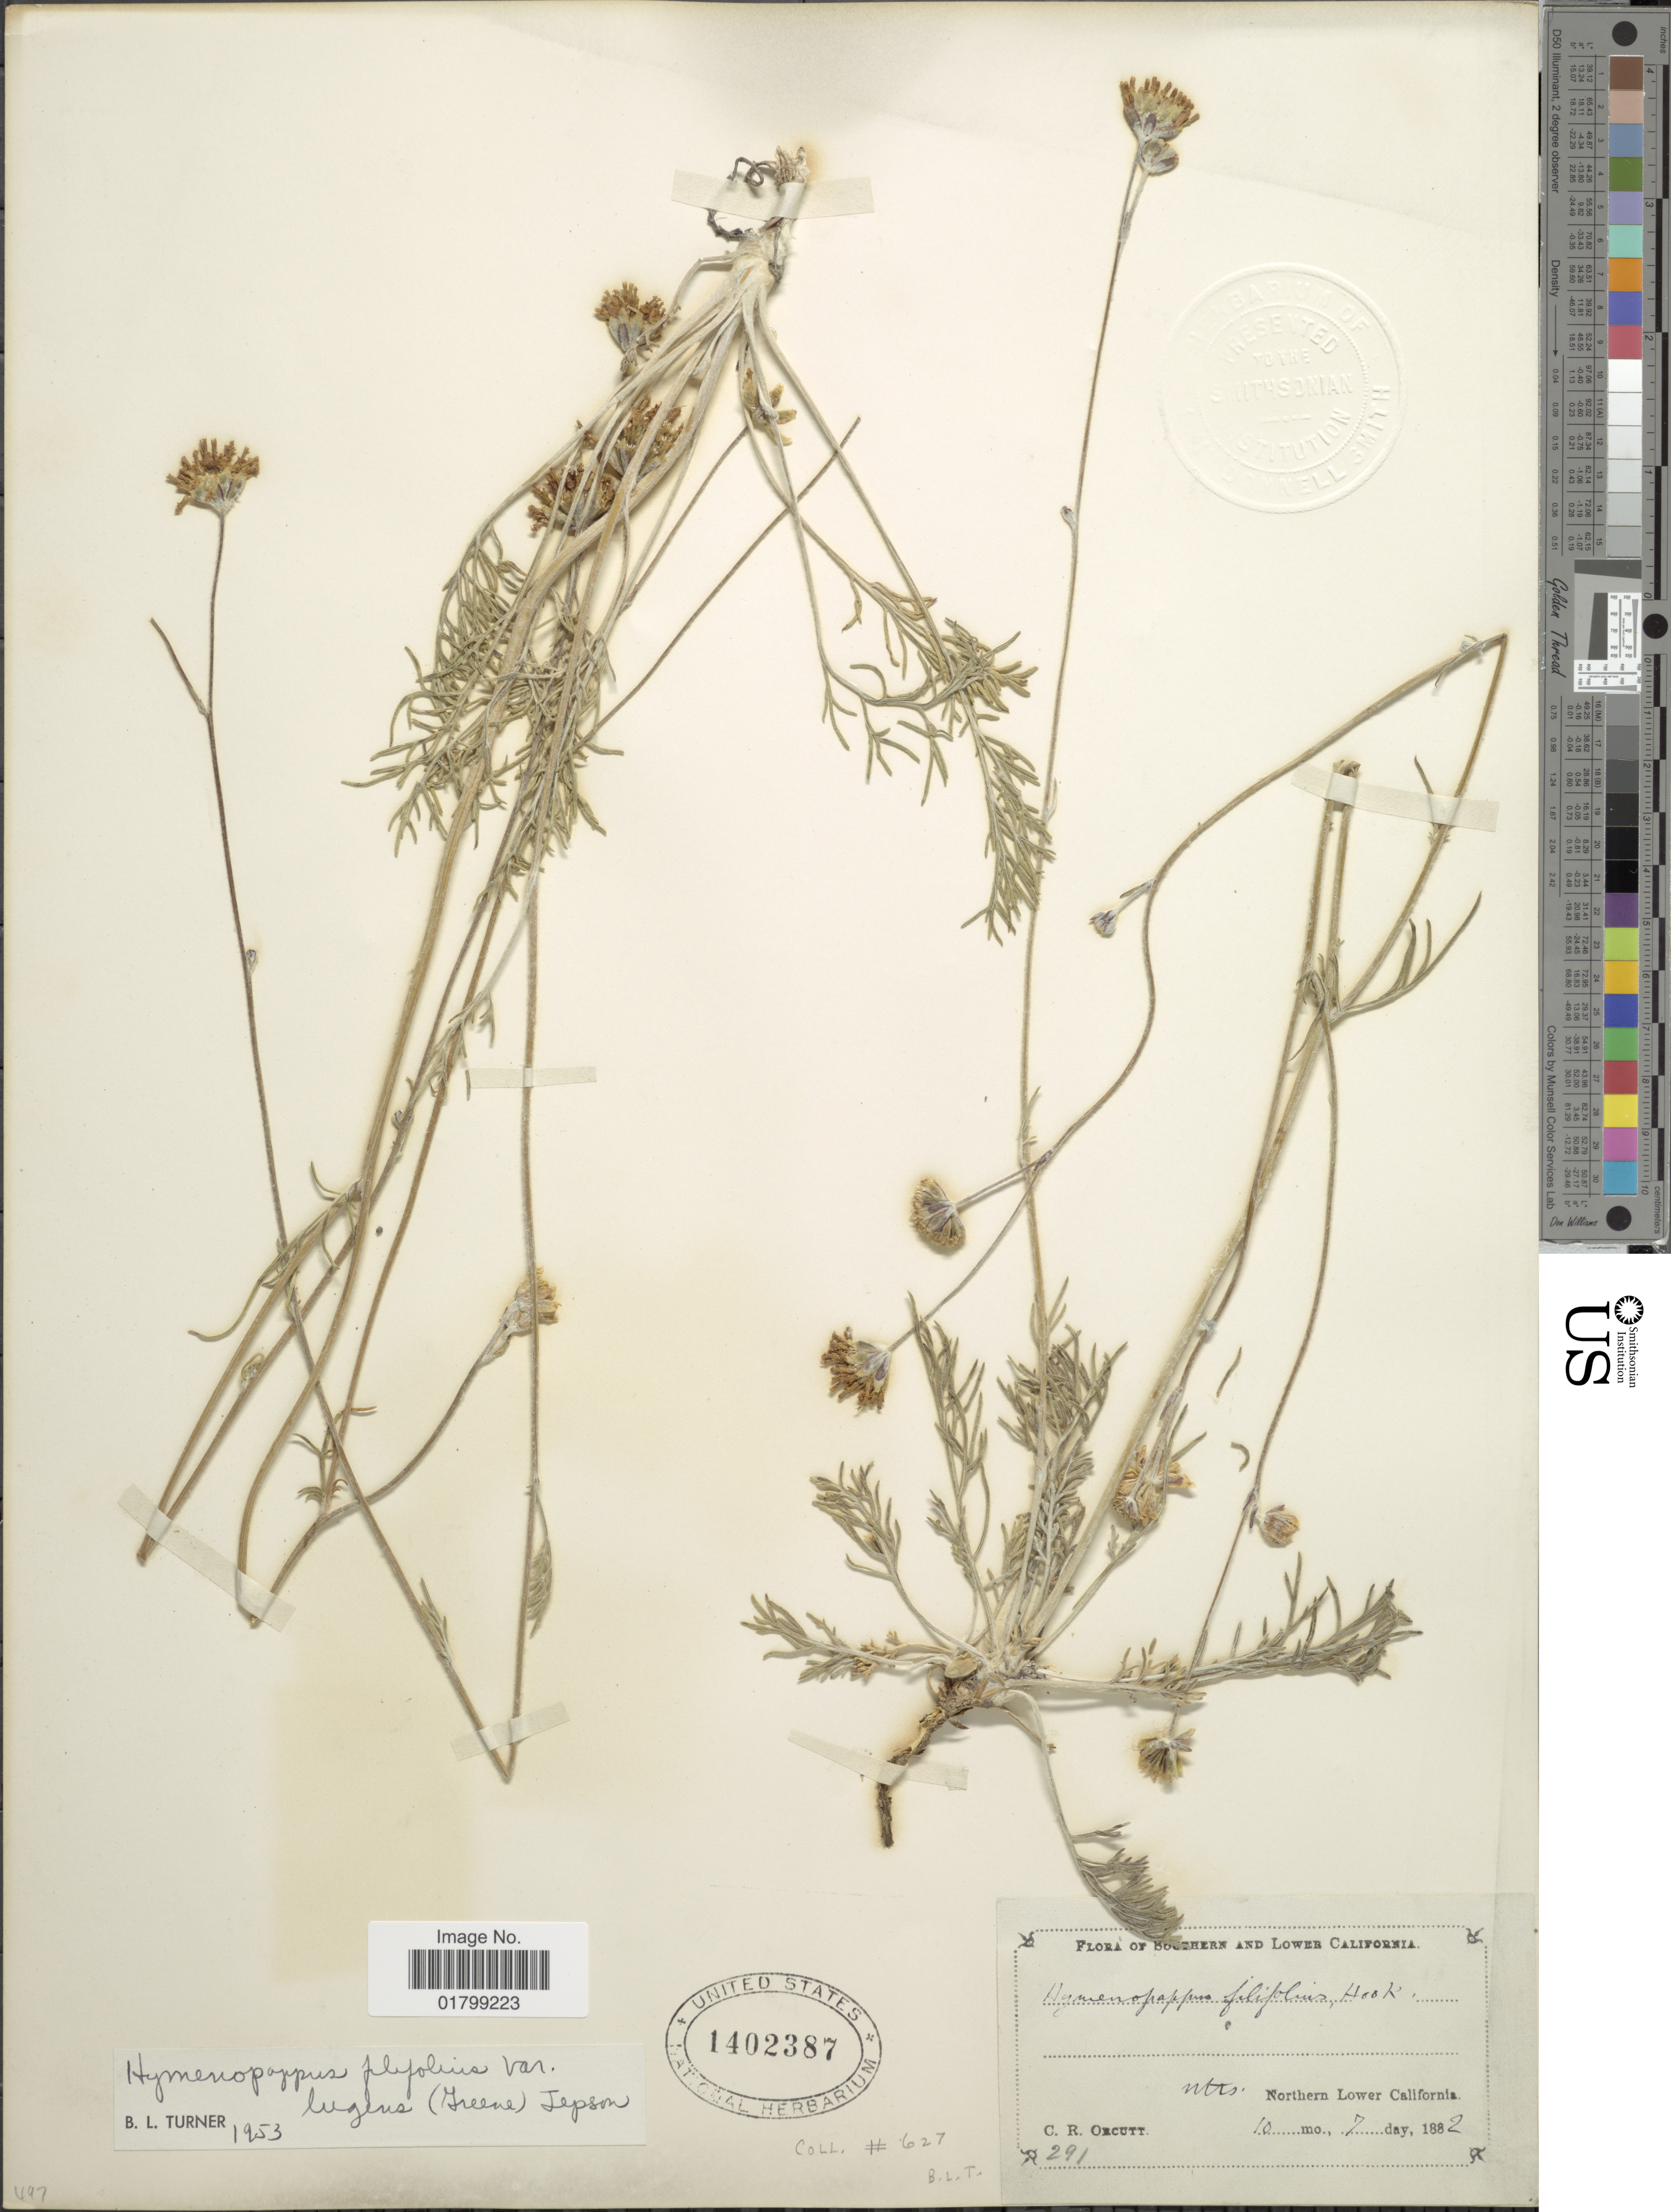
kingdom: Plantae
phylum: Tracheophyta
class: Magnoliopsida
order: Asterales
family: Asteraceae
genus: Hymenopappus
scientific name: Hymenopappus filifolius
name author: Hook.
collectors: C. R. Orcutt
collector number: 291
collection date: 1882-10-07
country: Mexico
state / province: Baja California Sur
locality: Mts., Northern Lower California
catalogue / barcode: US 1402387